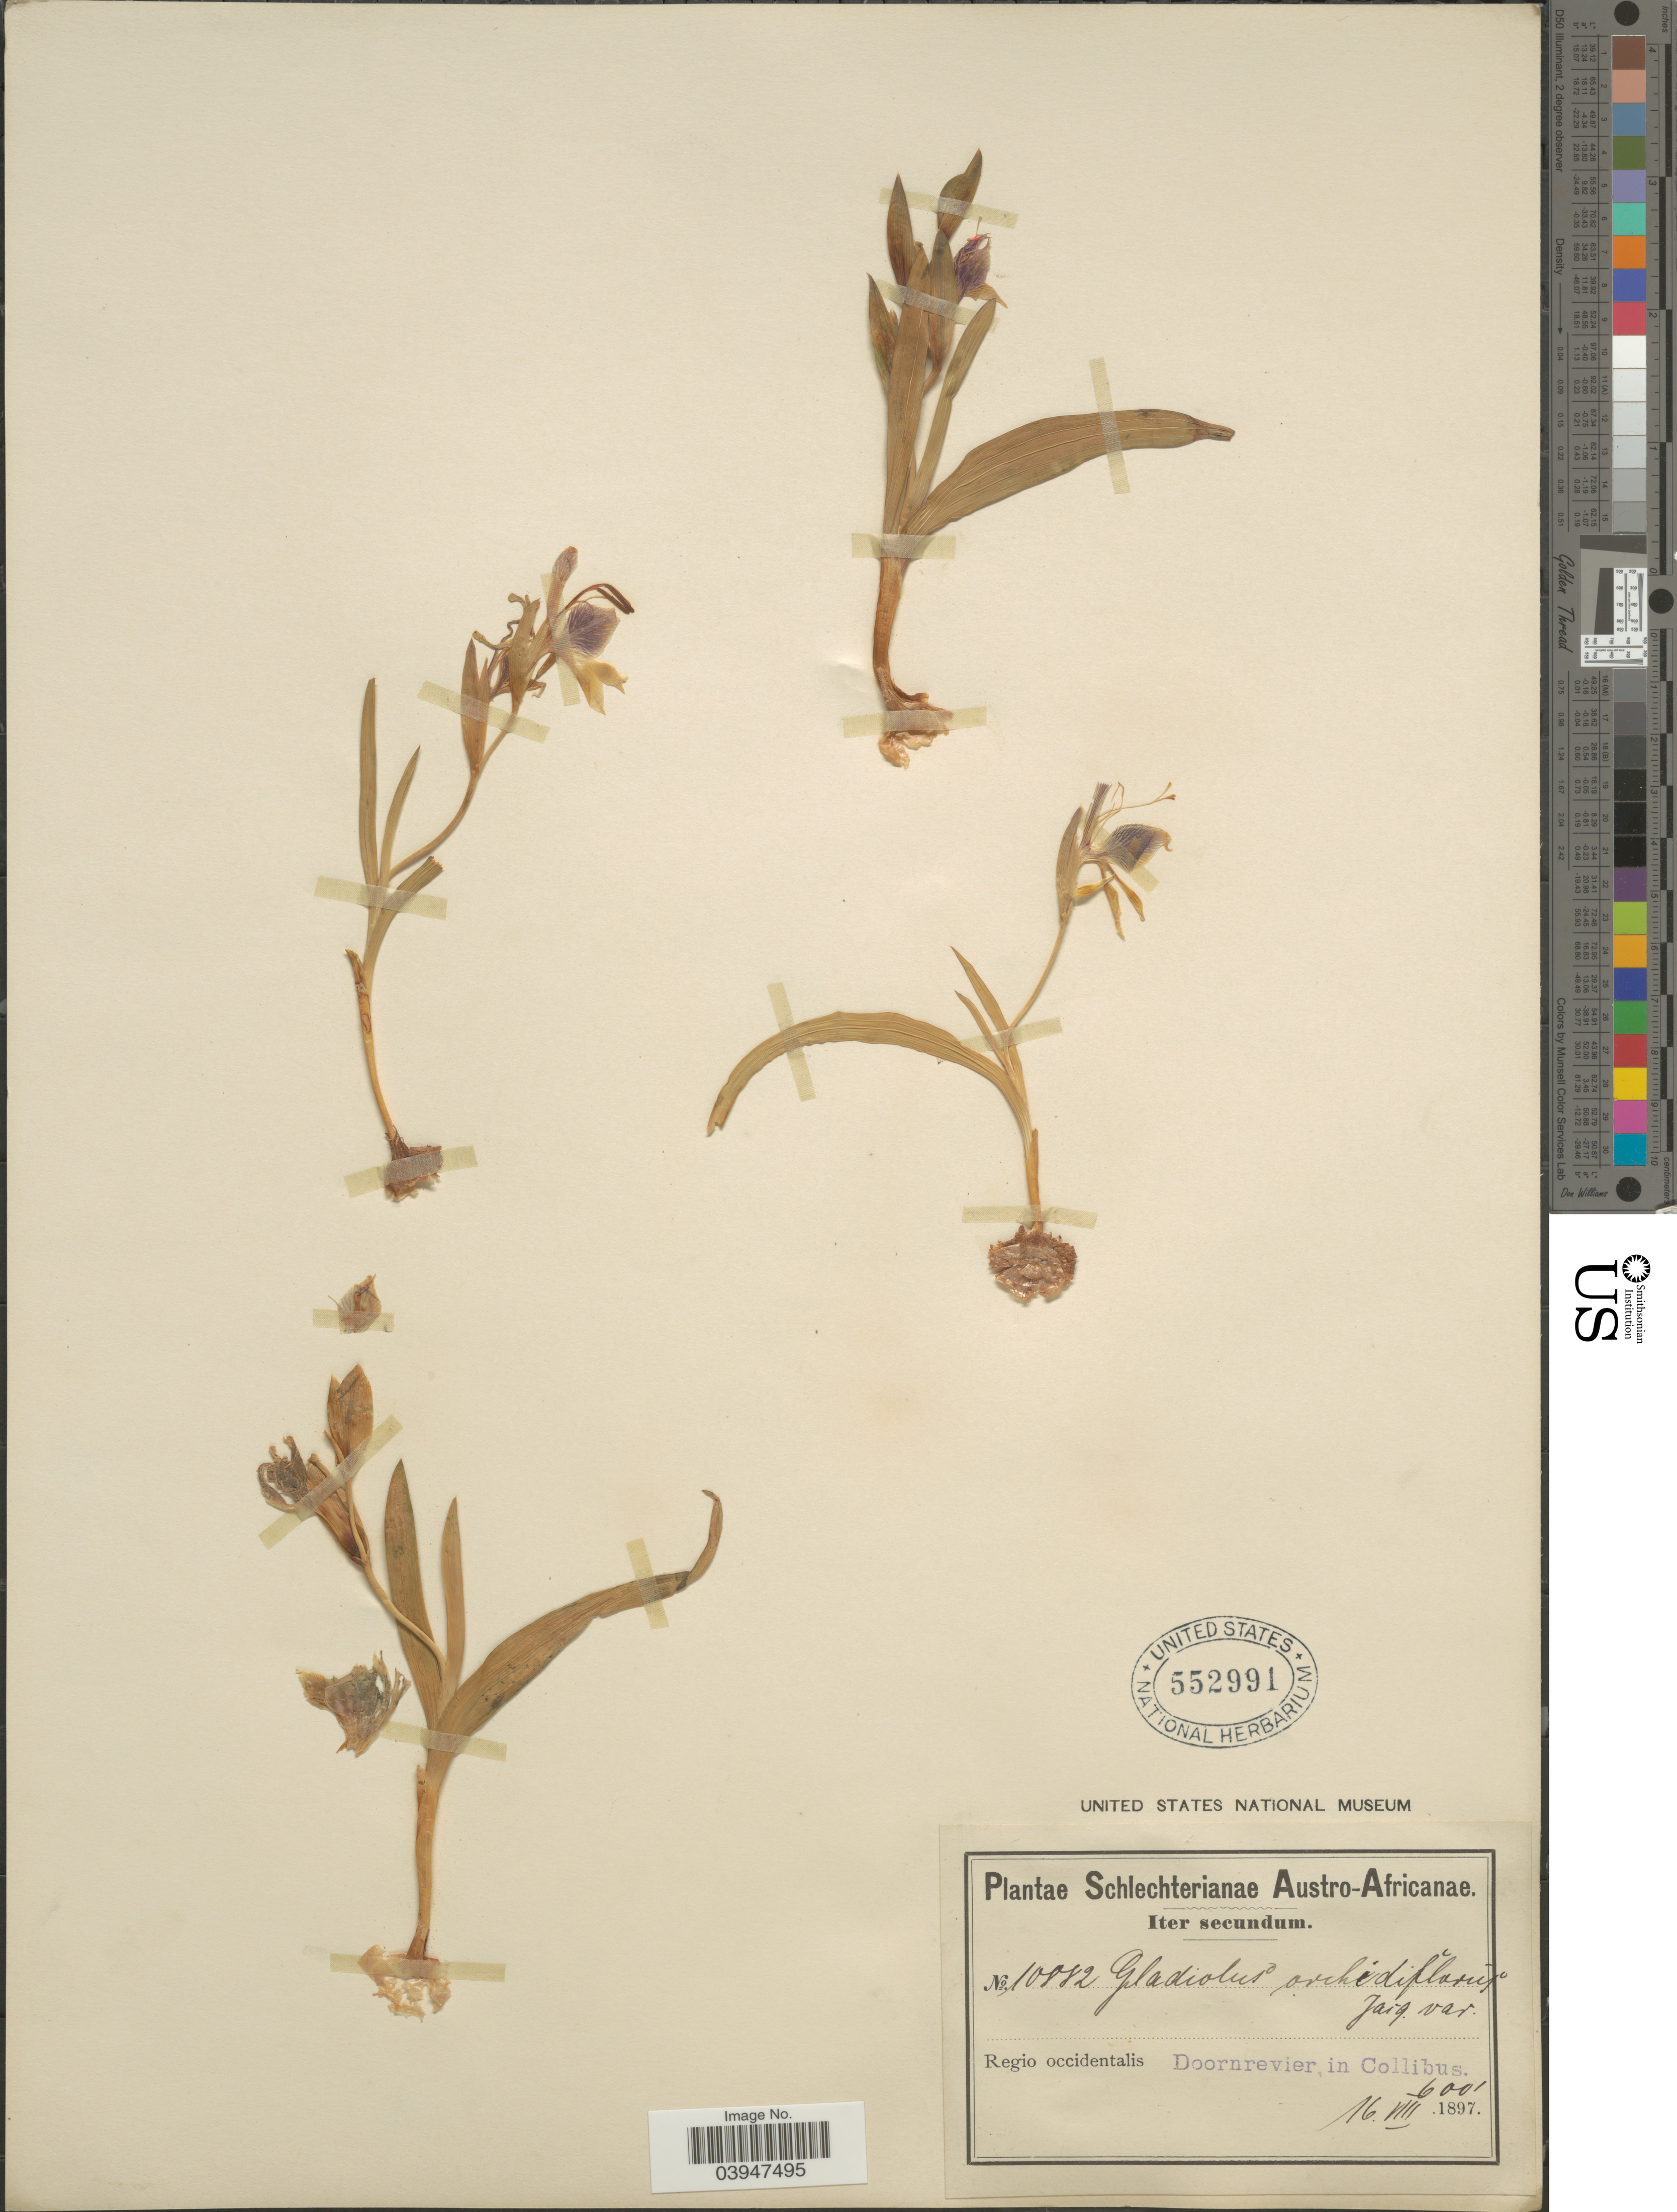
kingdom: Plantae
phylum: Tracheophyta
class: Liliopsida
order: Asparagales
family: Iridaceae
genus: Gladiolus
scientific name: Gladiolus orchidiflorus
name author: Andrews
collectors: Schlechter, --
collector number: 10882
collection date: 1897-08-16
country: South Africa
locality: Austro-Africanae. Regio occidentalis. Doornrevier in Collibus.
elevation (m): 183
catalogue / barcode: US 552991